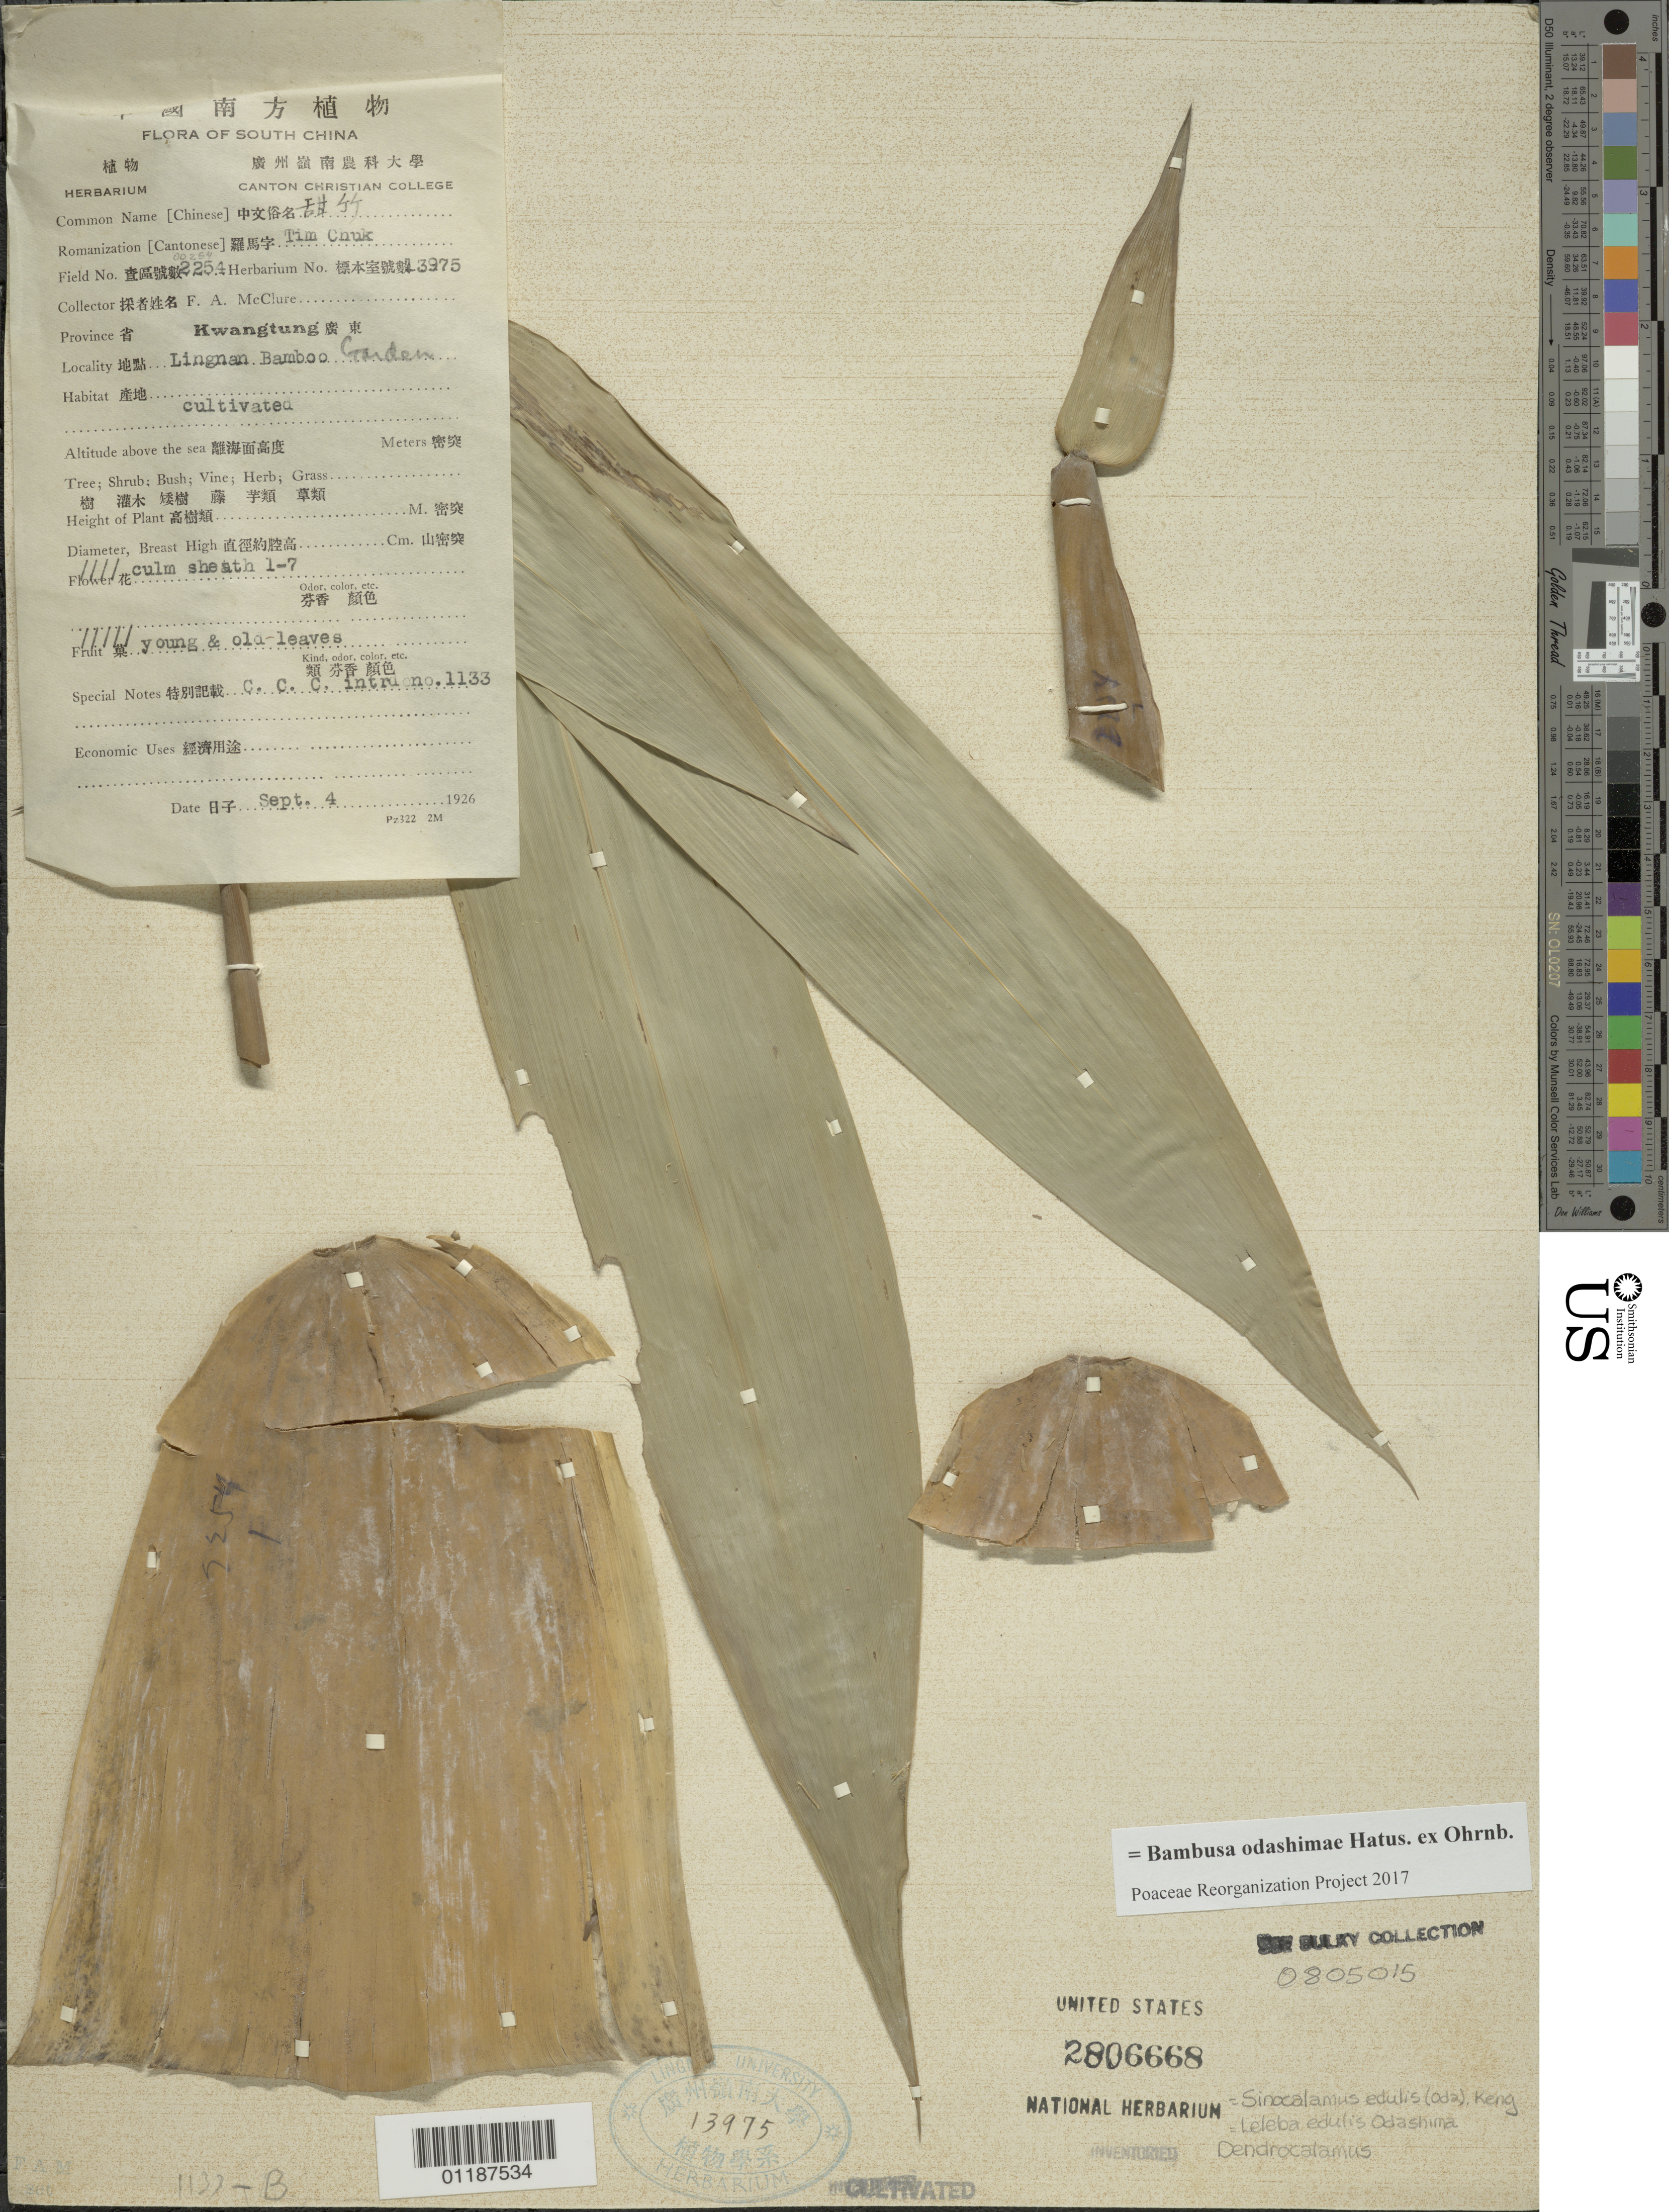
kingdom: Plantae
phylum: Tracheophyta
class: Liliopsida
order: Poales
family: Poaceae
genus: Bambusa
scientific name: Bambusa odashimae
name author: Hatus. ex D.Z. Li & Stapleton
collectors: F. A. McClure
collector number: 2254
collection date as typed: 04 Sep 1926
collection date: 1926-09-04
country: China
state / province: Guangdong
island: Honam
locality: Lingnan University Bamboo Garden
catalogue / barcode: US 2806668